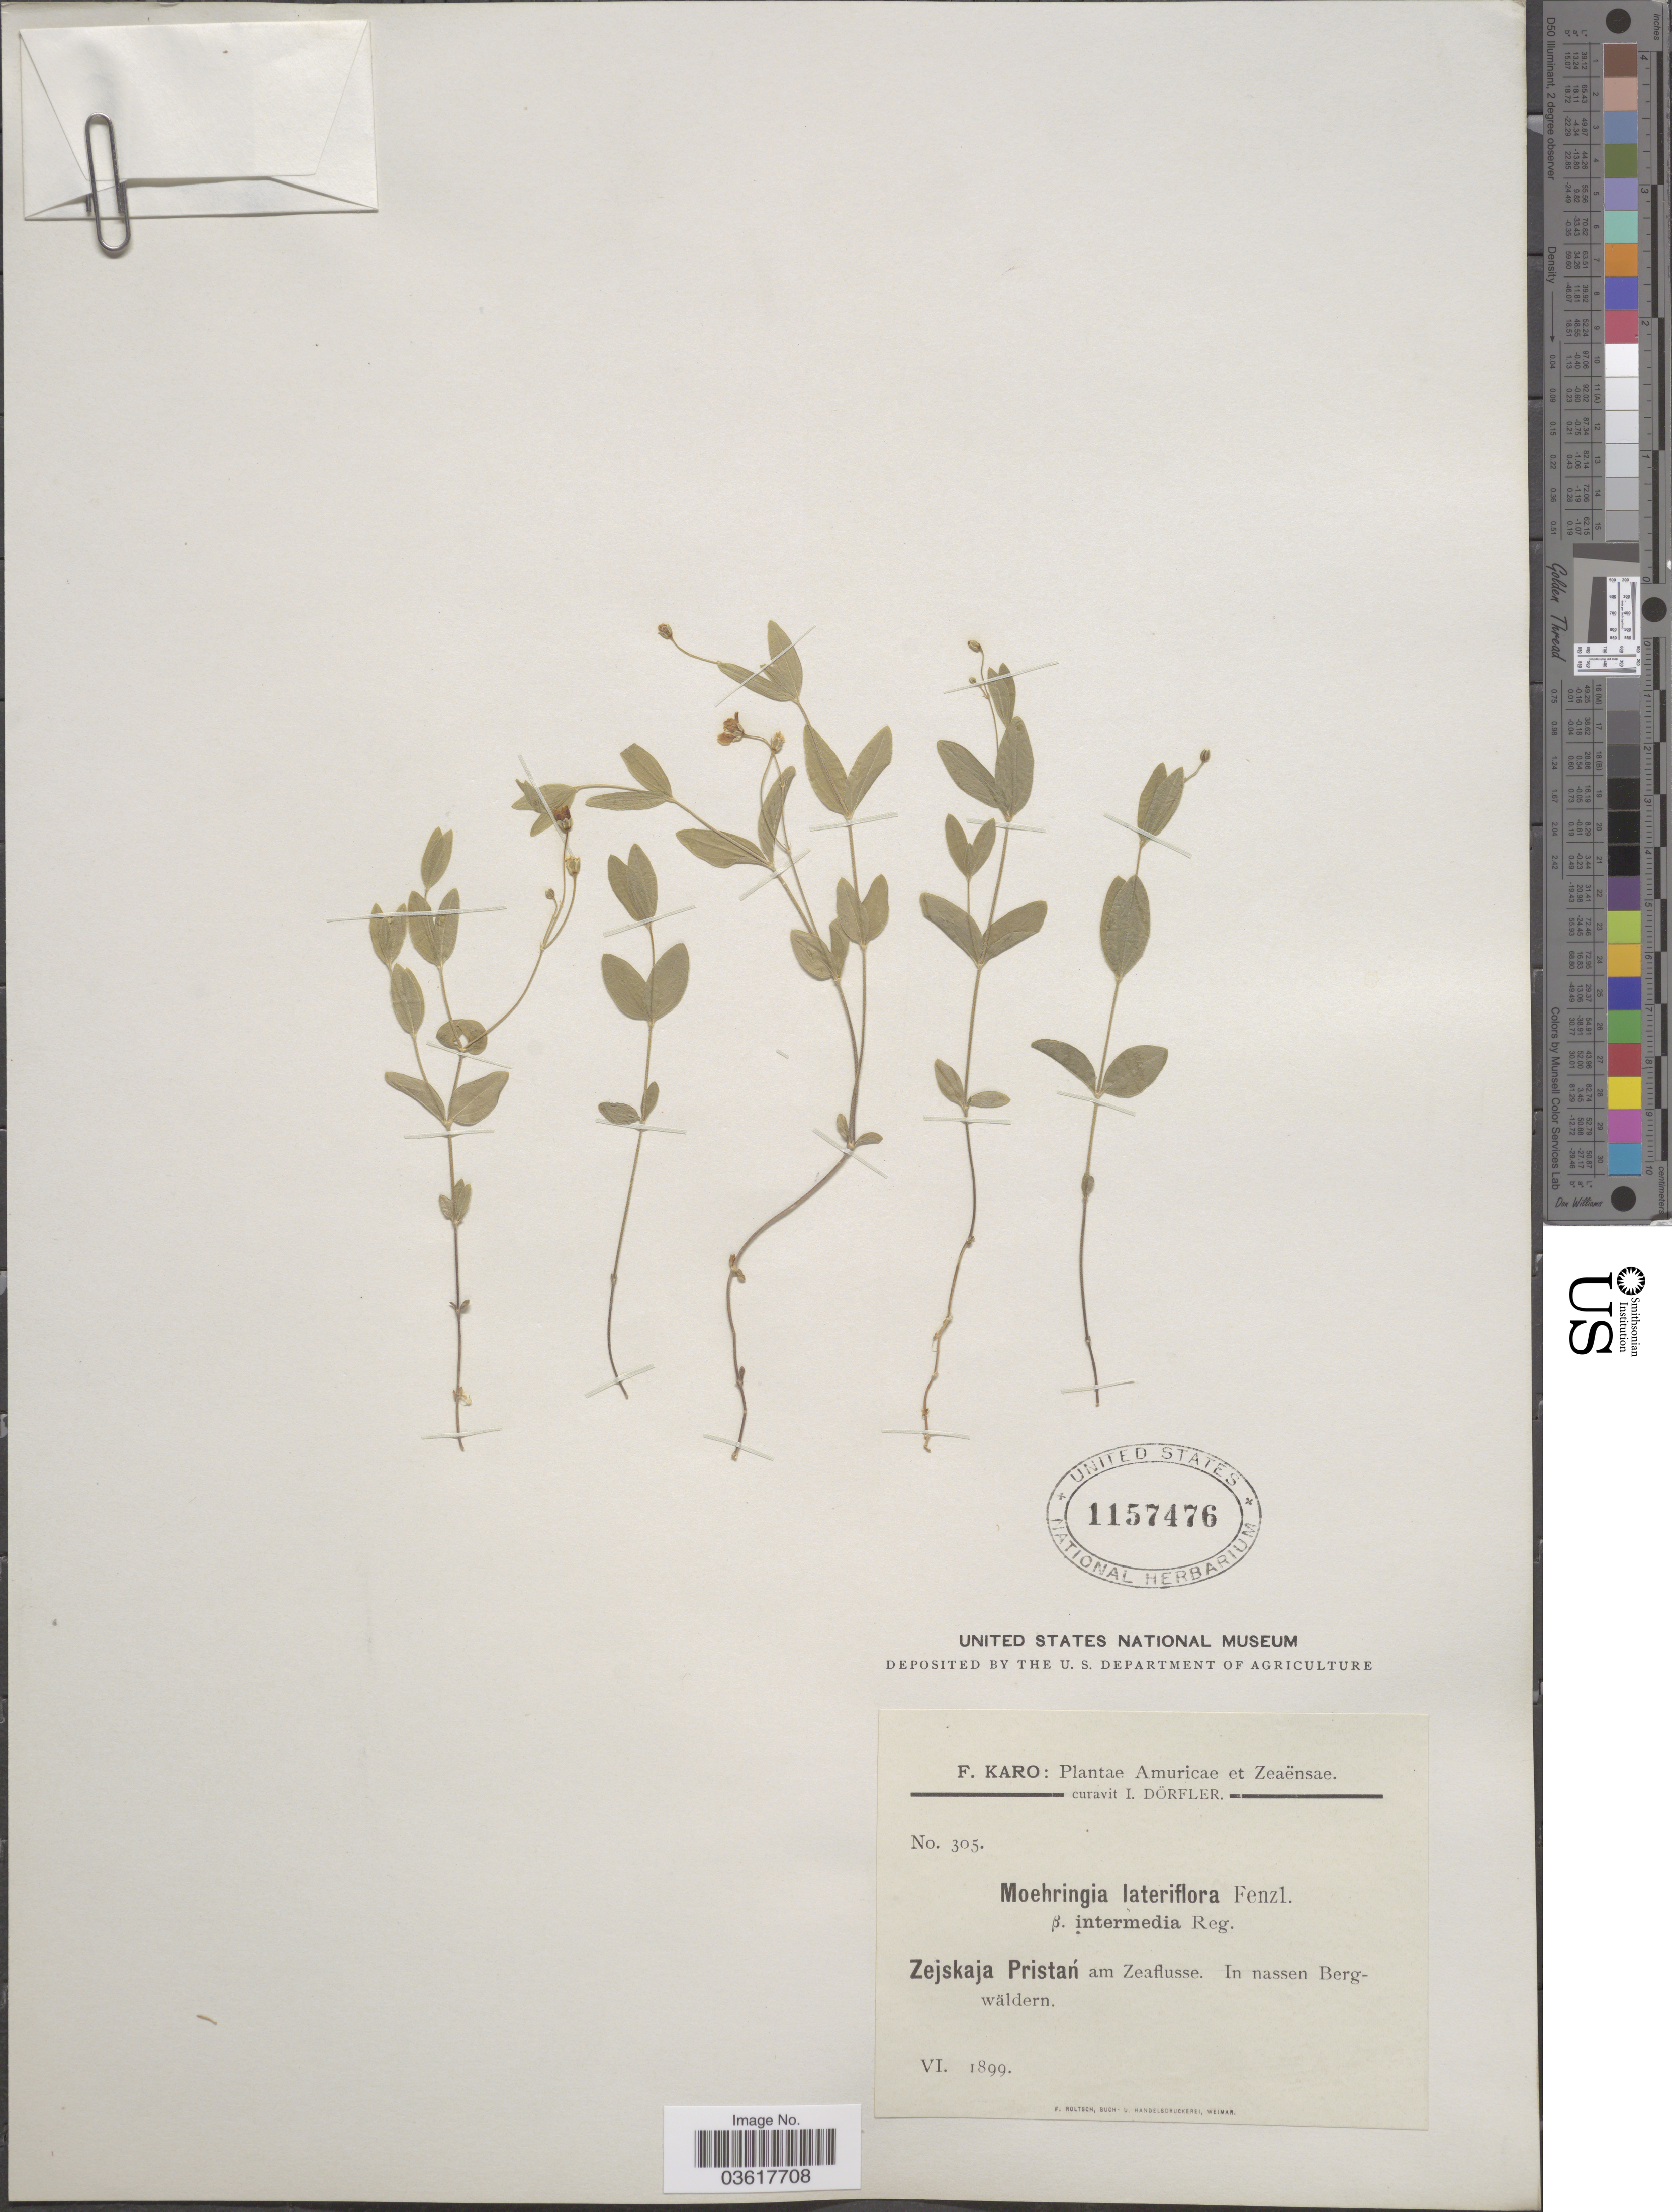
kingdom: Plantae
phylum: Tracheophyta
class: Magnoliopsida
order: Caryophyllales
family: Caryophyllaceae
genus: Moehringia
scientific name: Moehringia lateriflora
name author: (L.) Fenzl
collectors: F. Karo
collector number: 305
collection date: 1899-06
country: Russian Federation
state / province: Amur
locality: Amuricae et Zeaënsae. Zejskaja Pristan am Zeaflusse.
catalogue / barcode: US 1157476